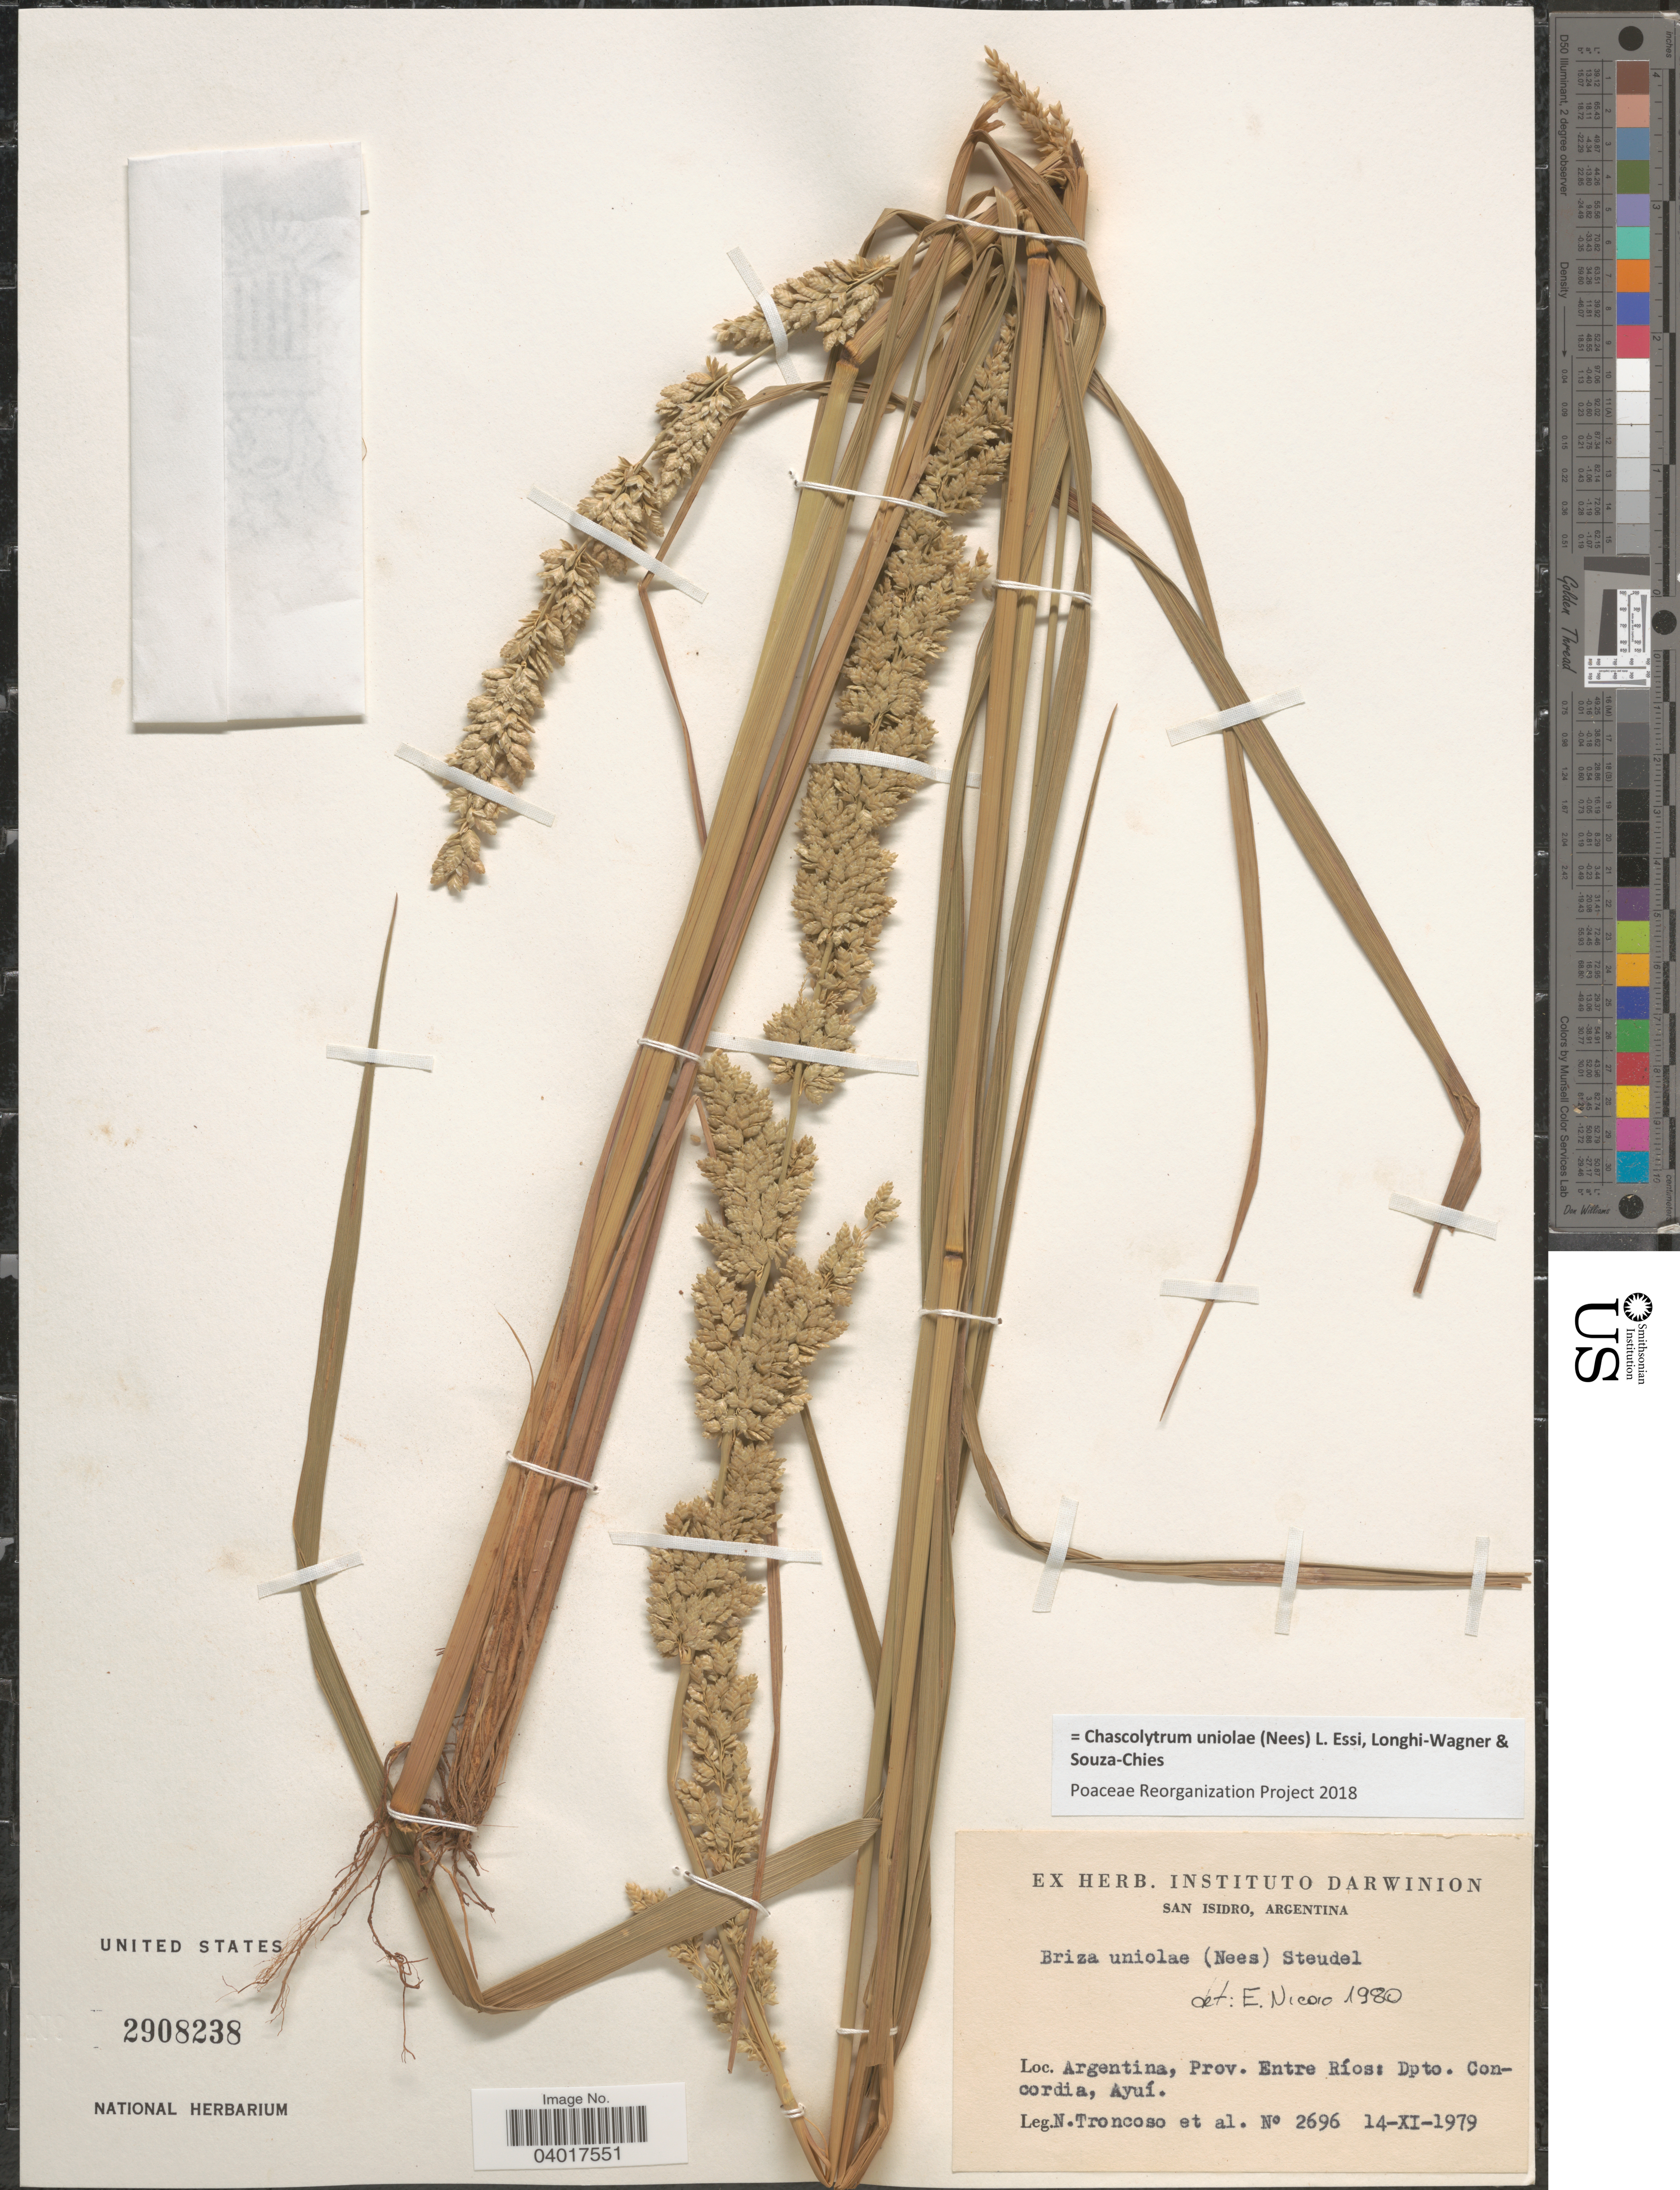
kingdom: Plantae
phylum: Tracheophyta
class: Liliopsida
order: Poales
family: Poaceae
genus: Chascolytrum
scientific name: Chascolytrum uniolae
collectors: N. Troncoso & et al.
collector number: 2696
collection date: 1979-09-14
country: Argentina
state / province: Entre Rios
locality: Dpto. Concordia, Ayuí.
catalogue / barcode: US 2908238